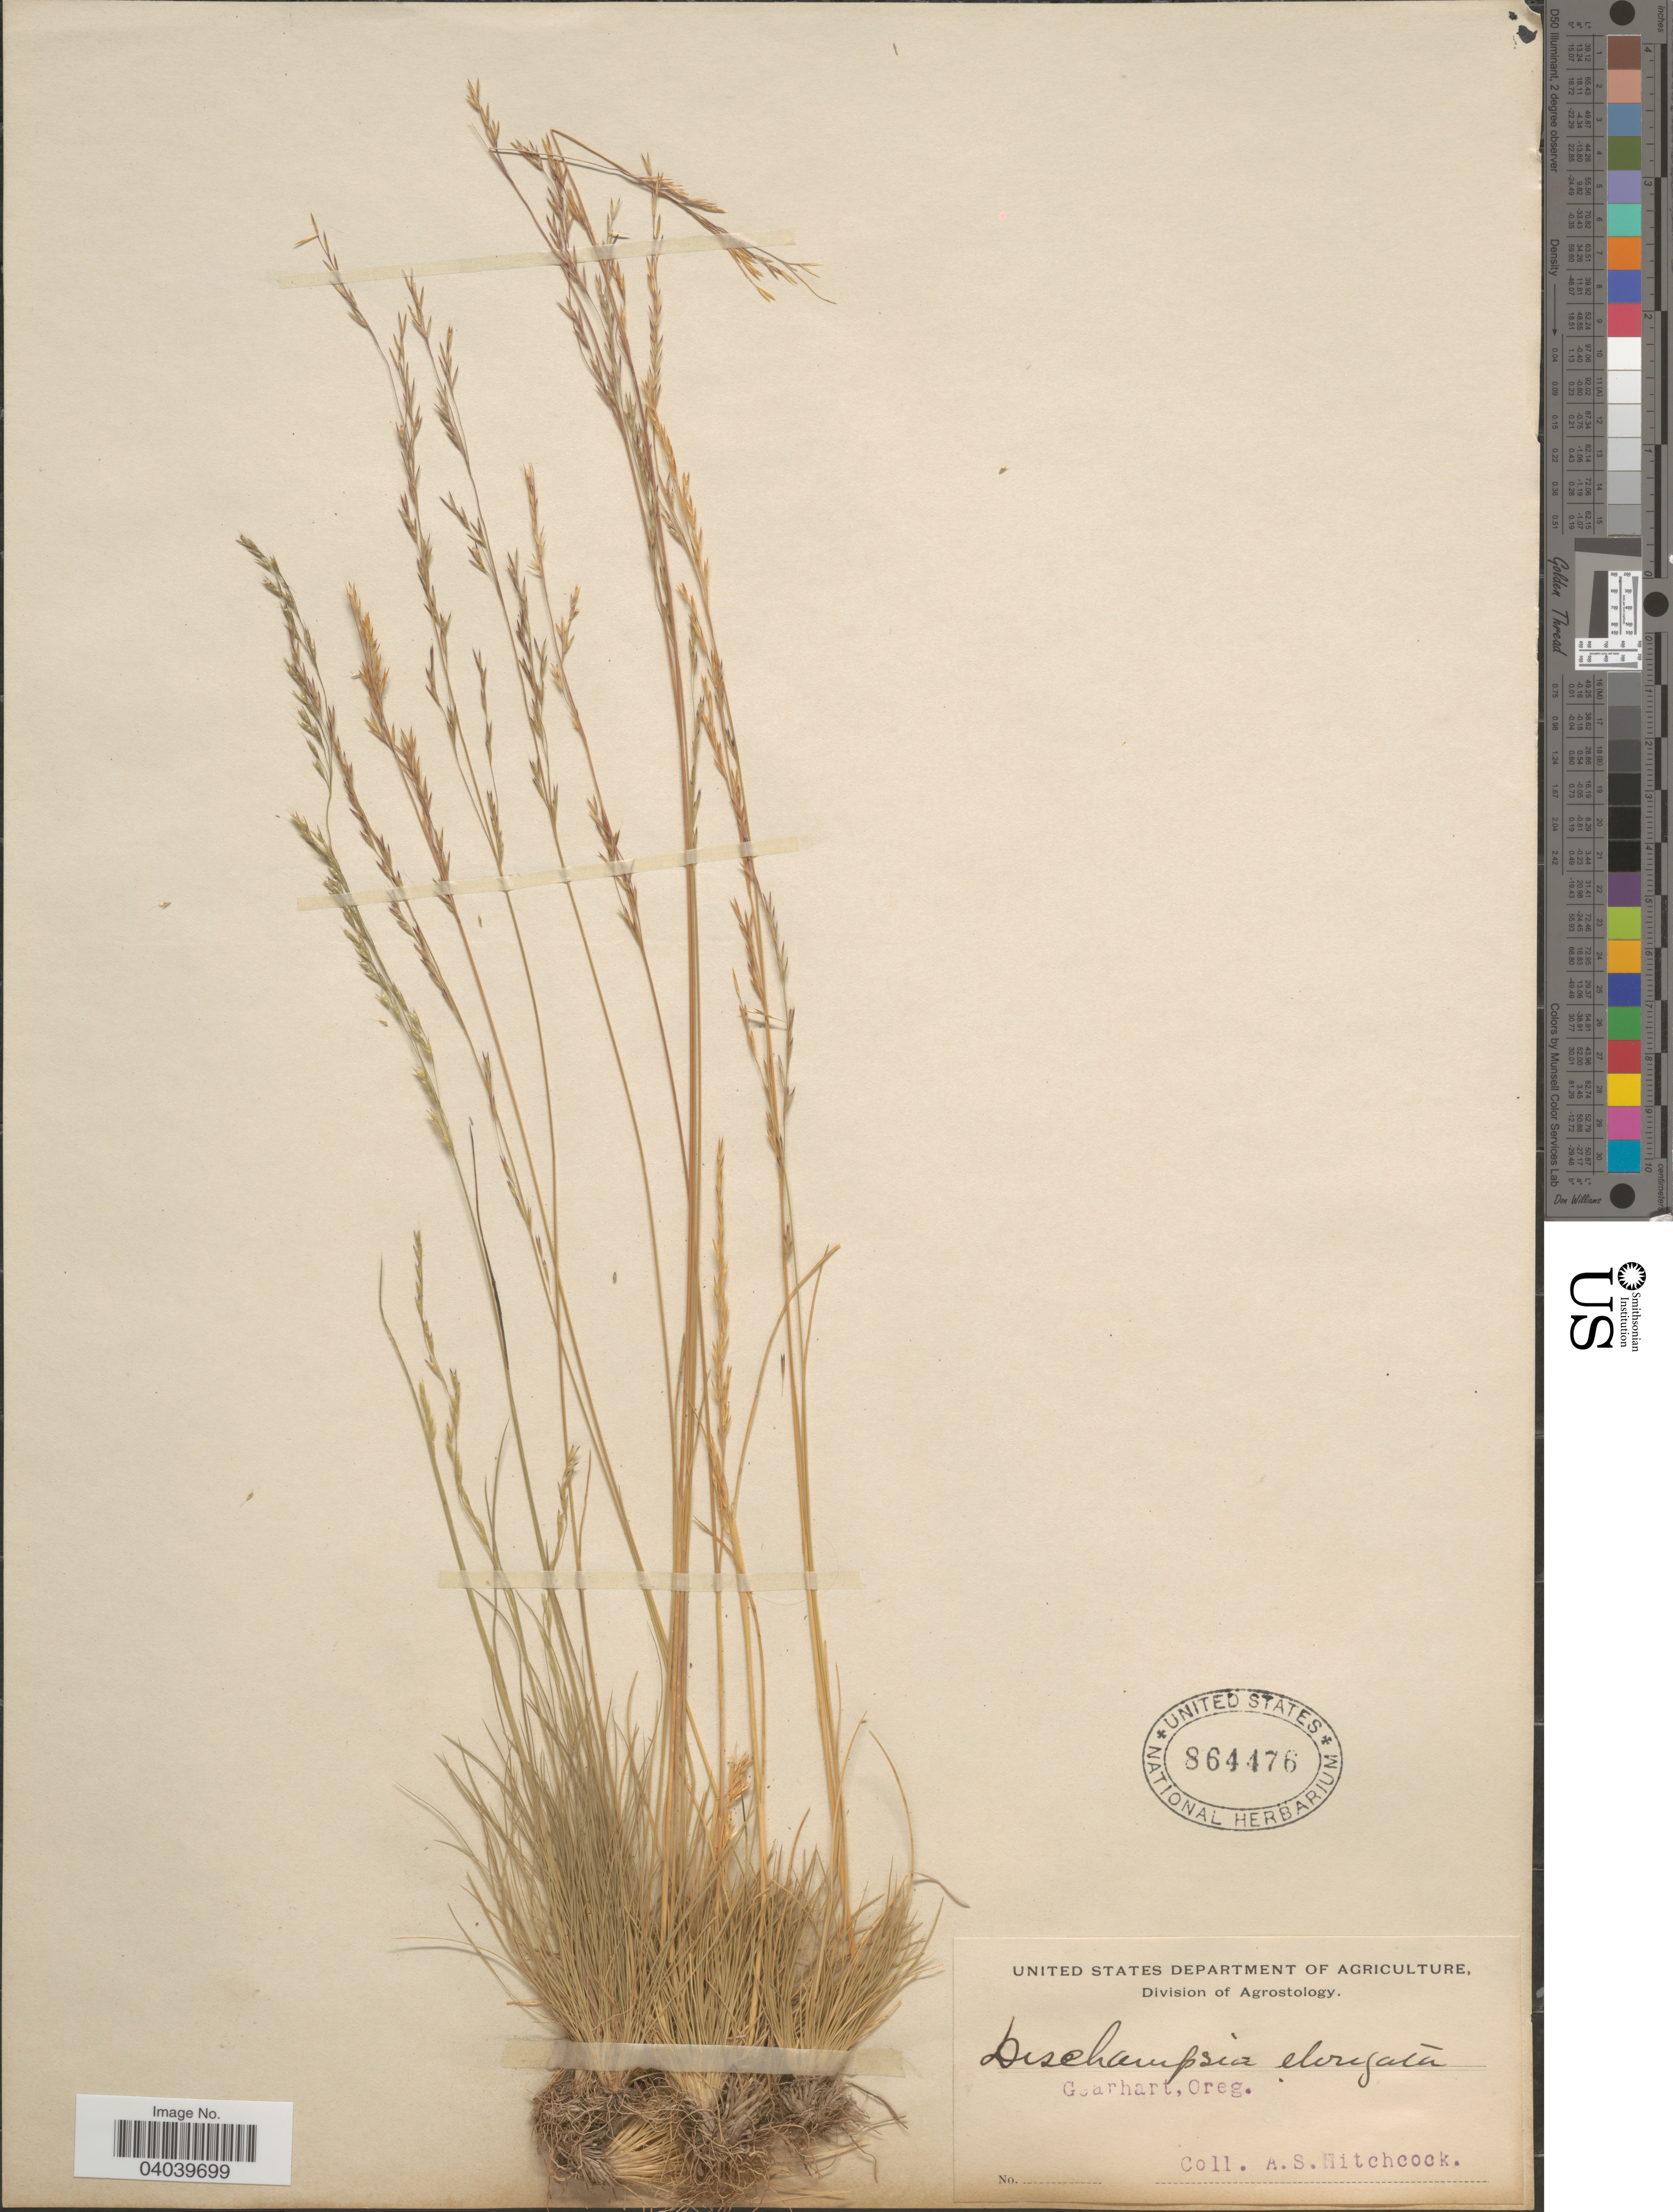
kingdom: Plantae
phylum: Tracheophyta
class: Liliopsida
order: Poales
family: Poaceae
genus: Deschampsia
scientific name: Deschampsia elongata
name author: (Hook.) Munro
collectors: A. S. Hitchcock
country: United States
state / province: Oregon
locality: Gearhart.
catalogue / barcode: US 864476